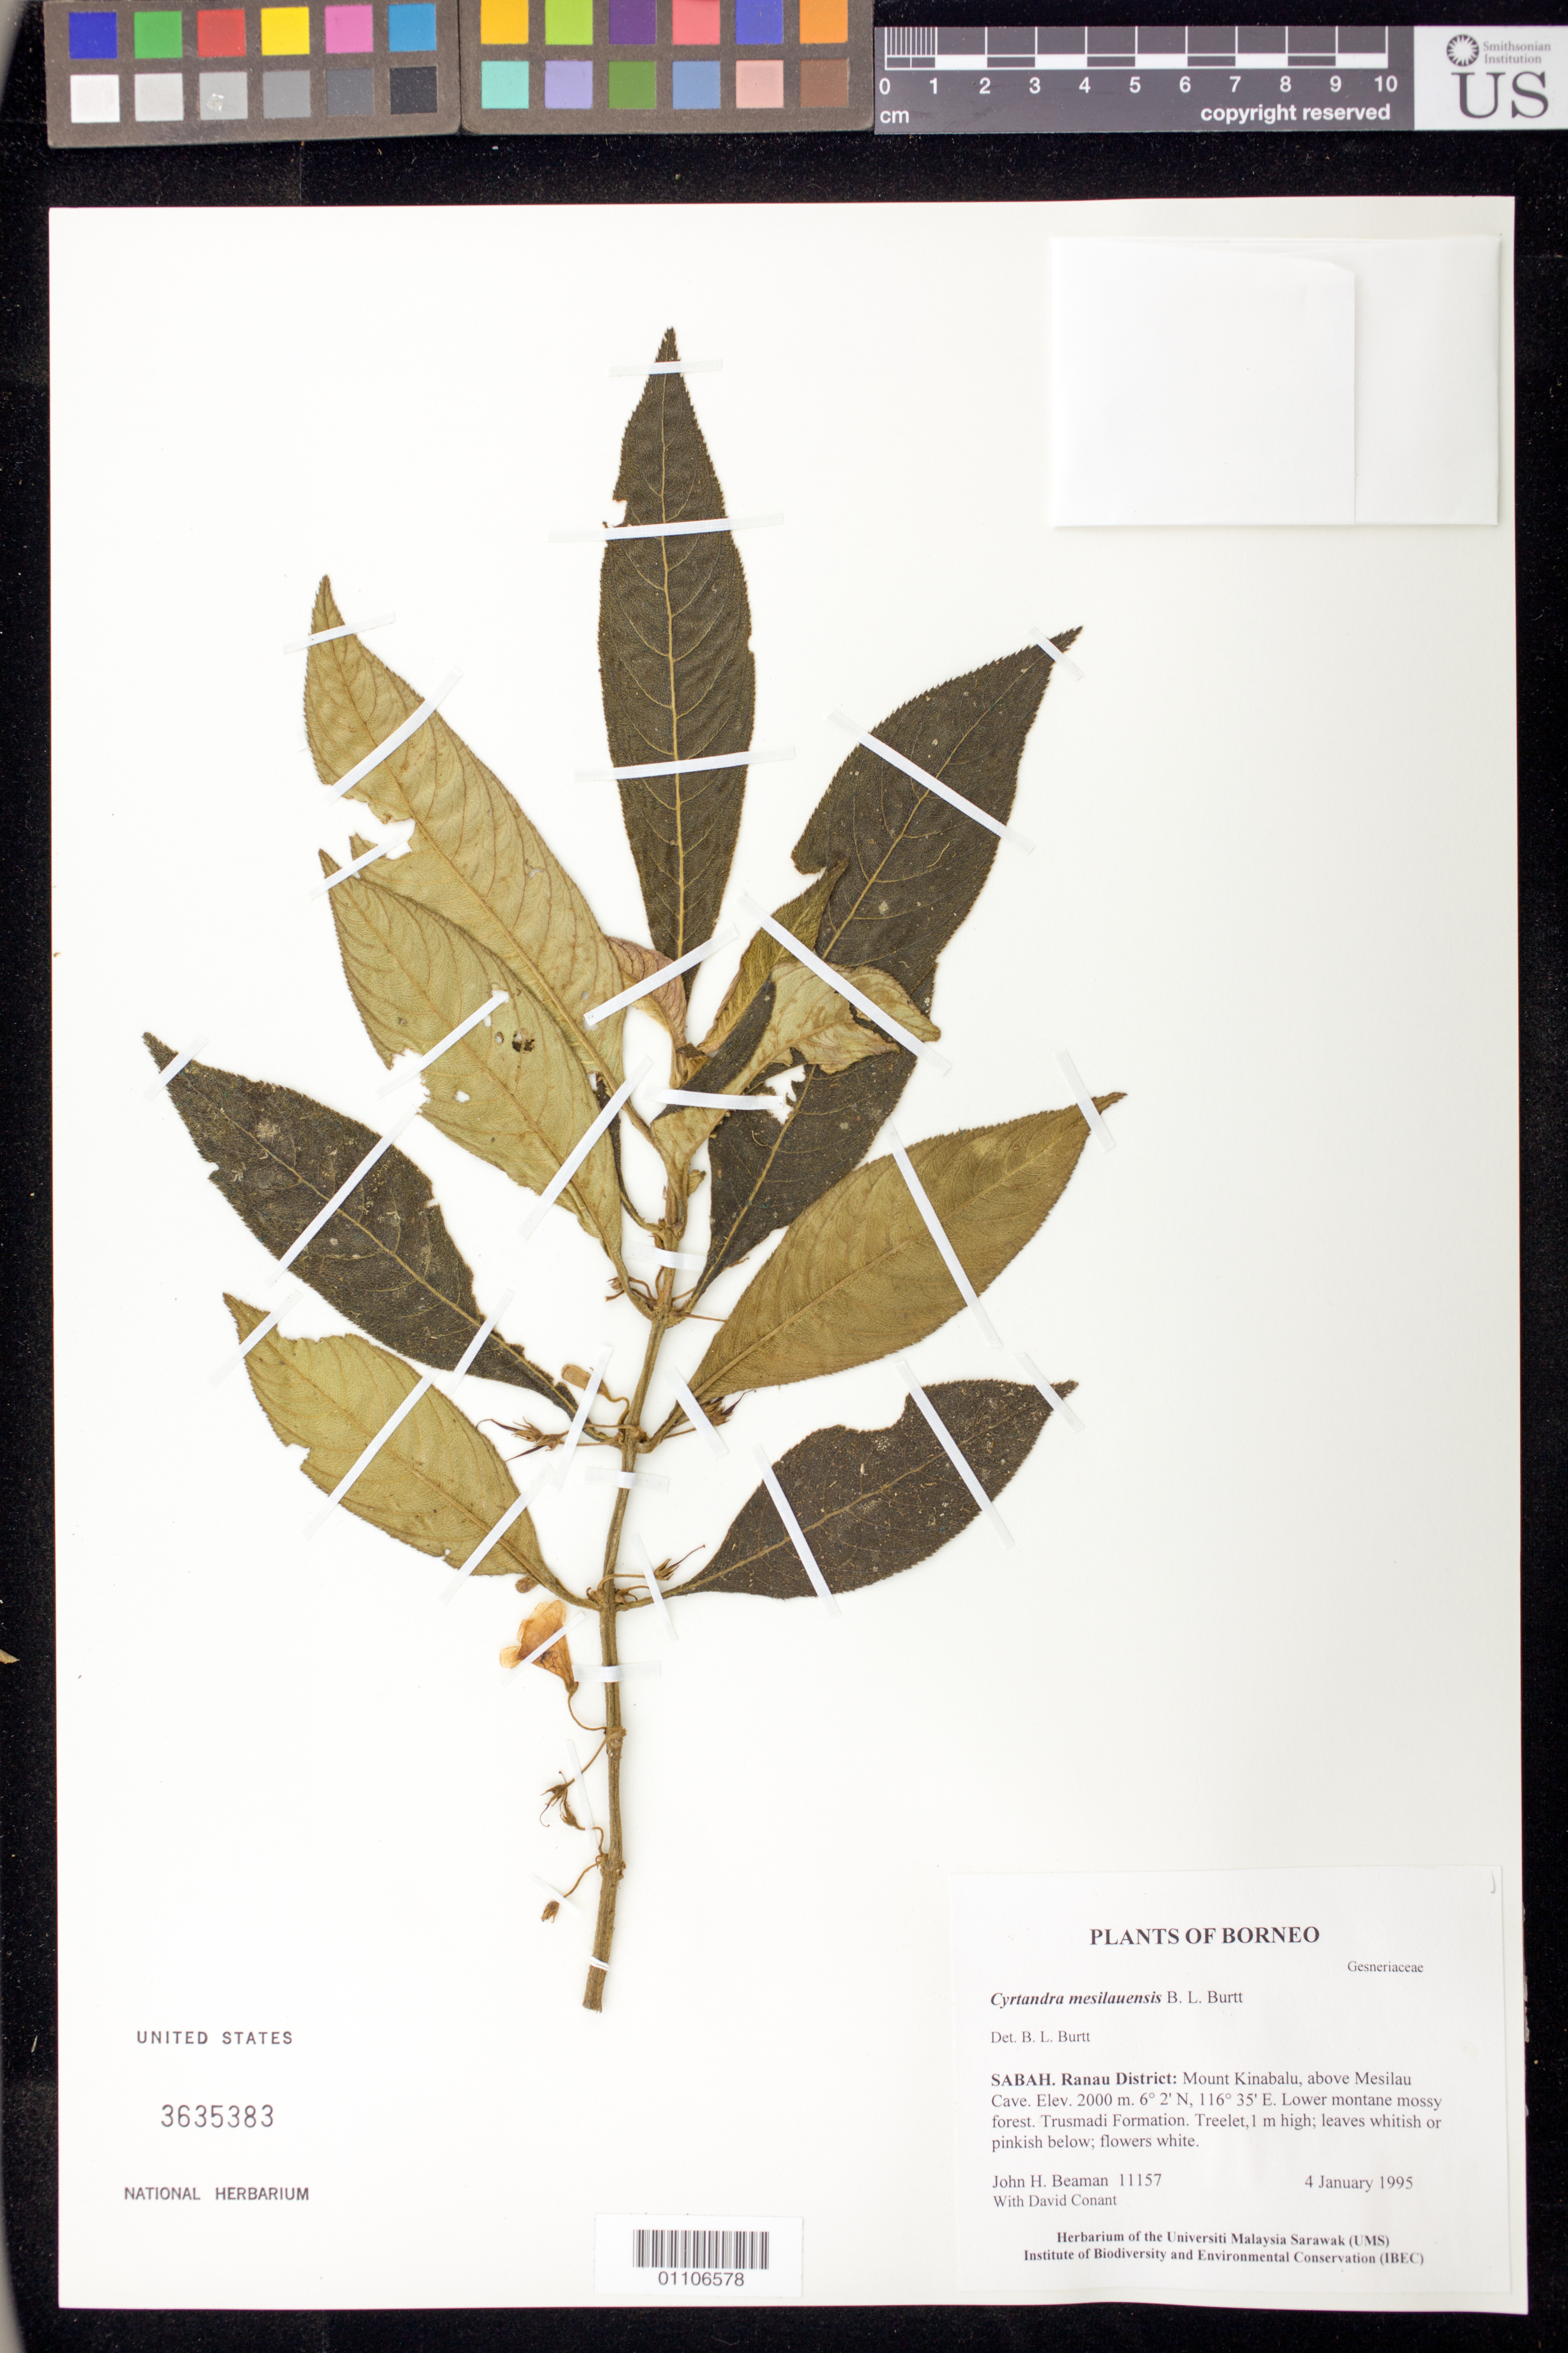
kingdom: Plantae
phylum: Tracheophyta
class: Magnoliopsida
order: Lamiales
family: Gesneriaceae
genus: Cyrtandra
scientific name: Cyrtandra mesilauensis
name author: B.L. Burtt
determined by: Burtt, B. L.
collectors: J. H. Beaman & D. Conant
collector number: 11157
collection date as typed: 04 Jan 1995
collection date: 1995-01-04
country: Malaysia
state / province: Sabah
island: Borneo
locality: Ranau District: Mount Kinabalu, above Mesilau Cave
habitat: Lower montane mossy forest, Trusmadi Formation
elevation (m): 2000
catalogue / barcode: US 3635383